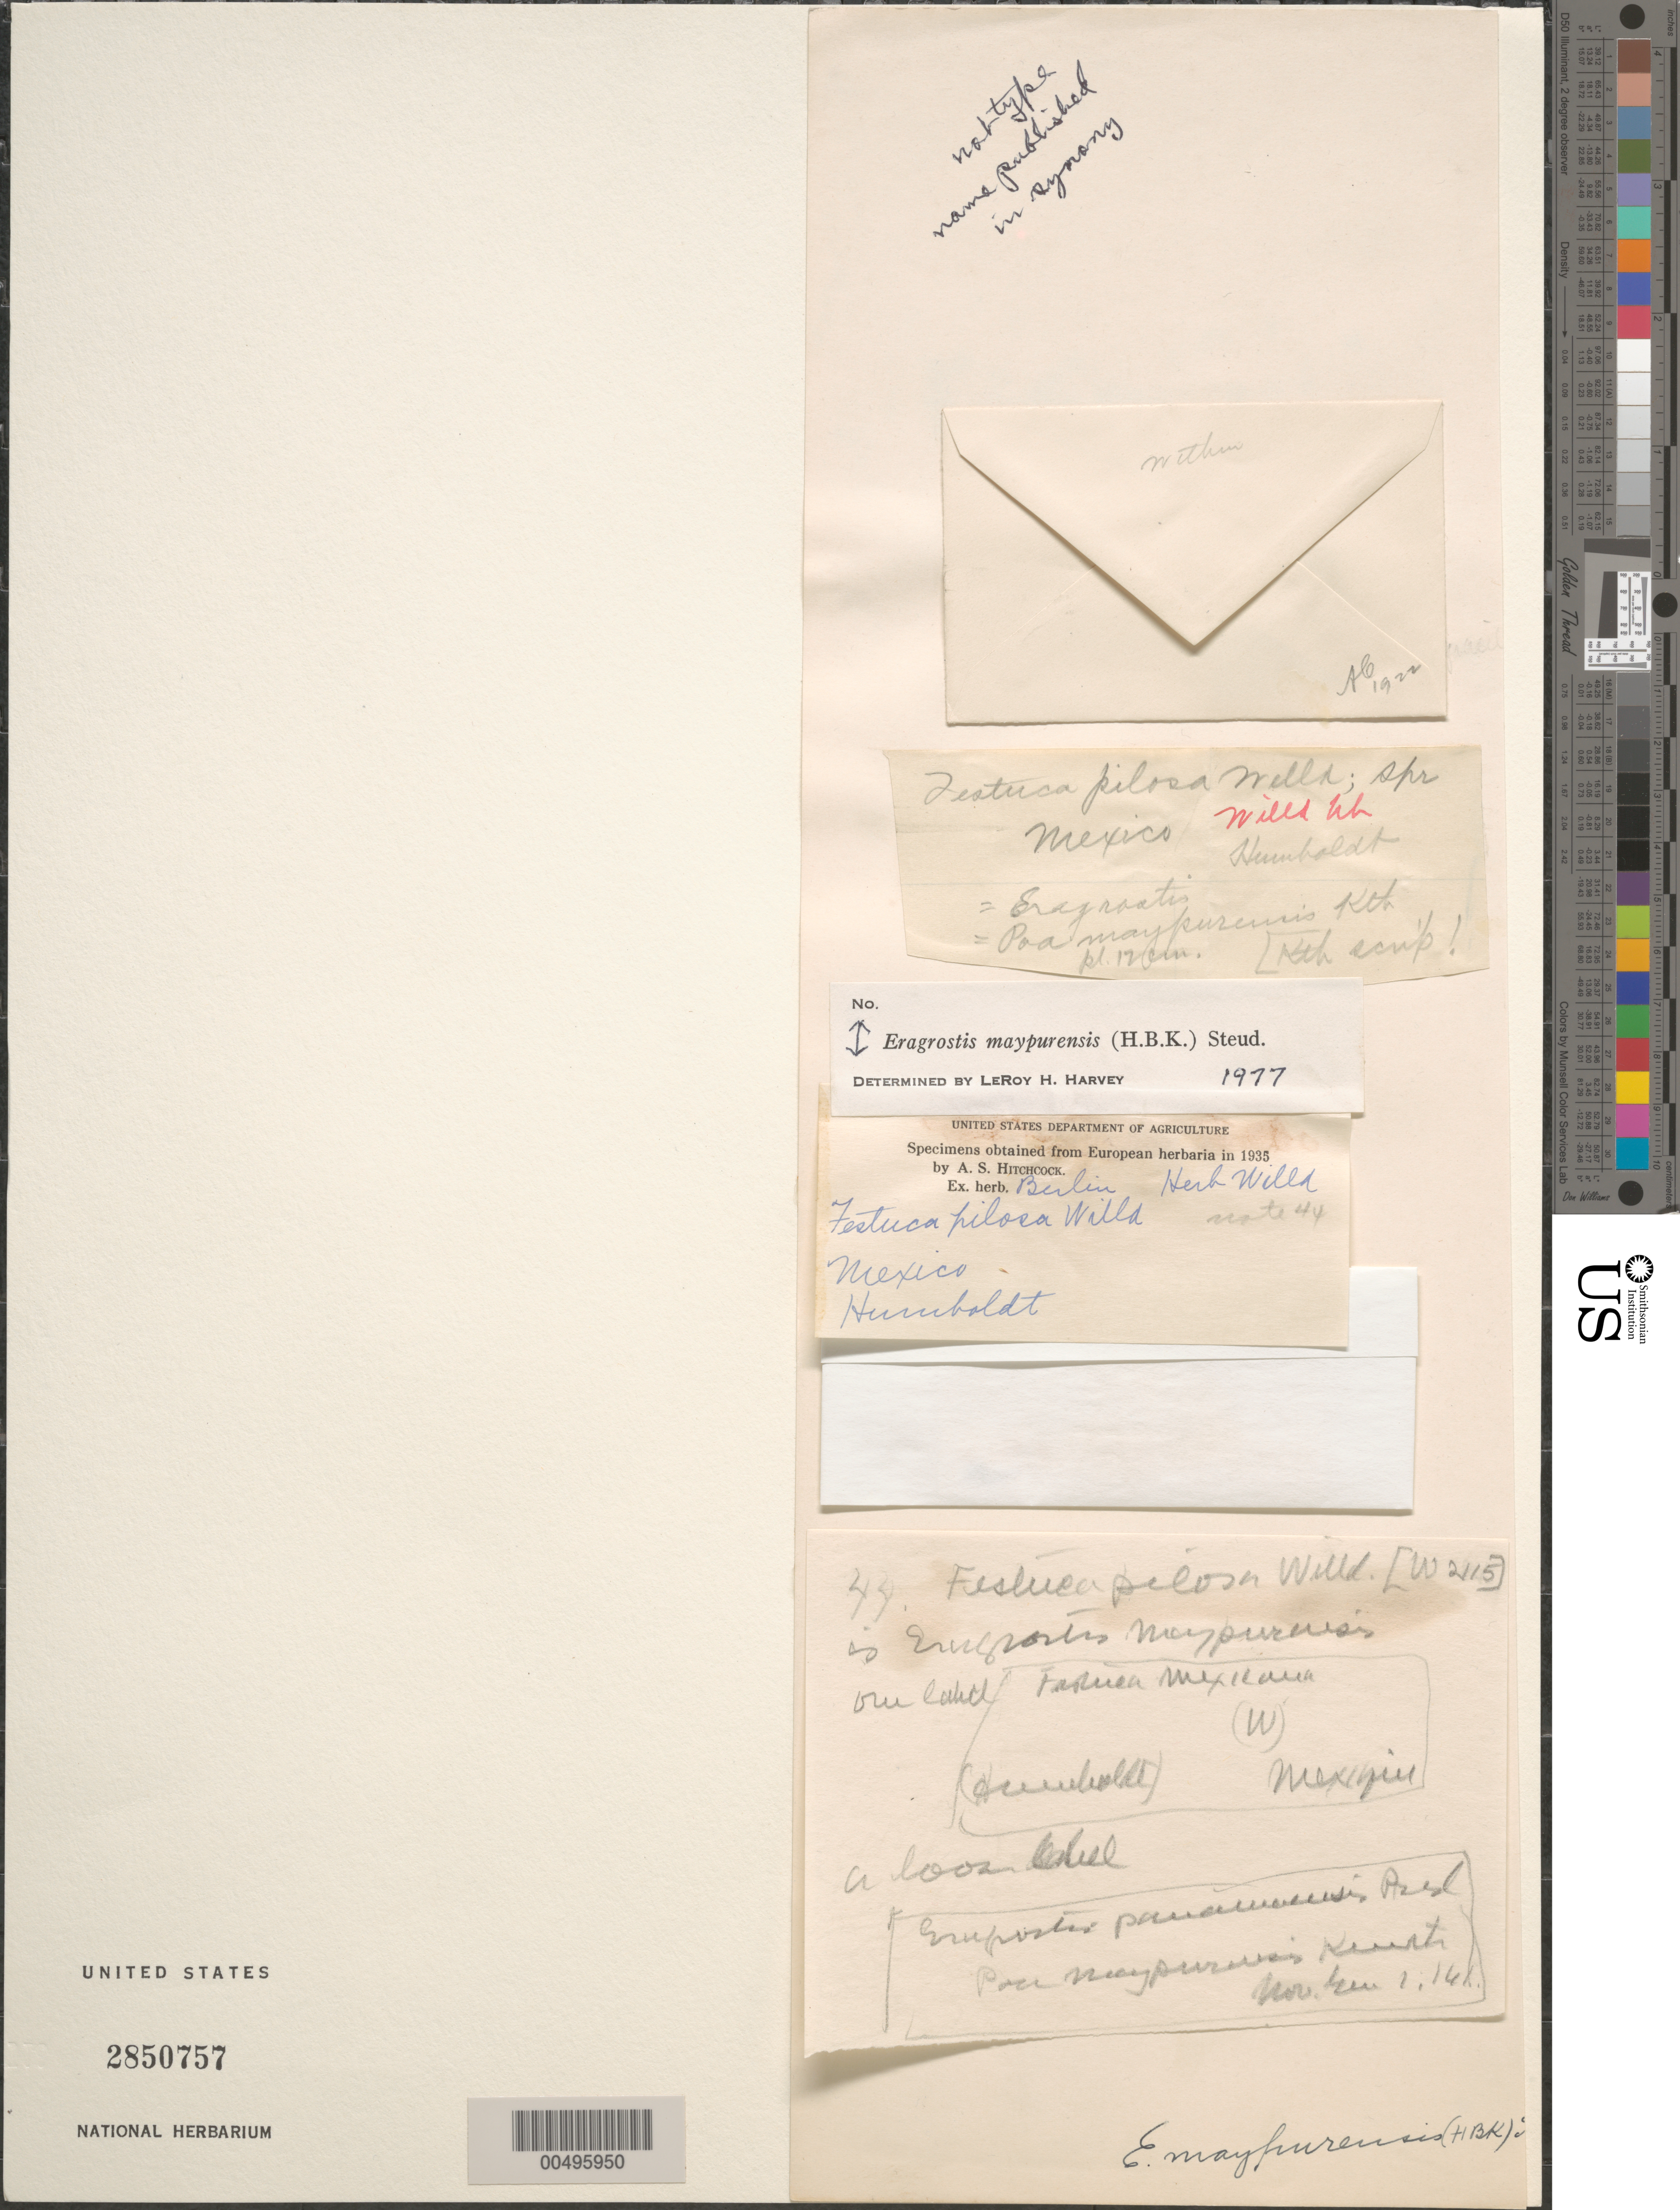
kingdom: Plantae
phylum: Tracheophyta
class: Liliopsida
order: Poales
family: Poaceae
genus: Eragrostis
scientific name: Eragrostis maypurensis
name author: (Kunth) Steud.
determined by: Harvey, L. H.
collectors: F. W. Humboldt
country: Mexico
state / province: Durango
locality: San Ramon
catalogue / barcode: US 2850757